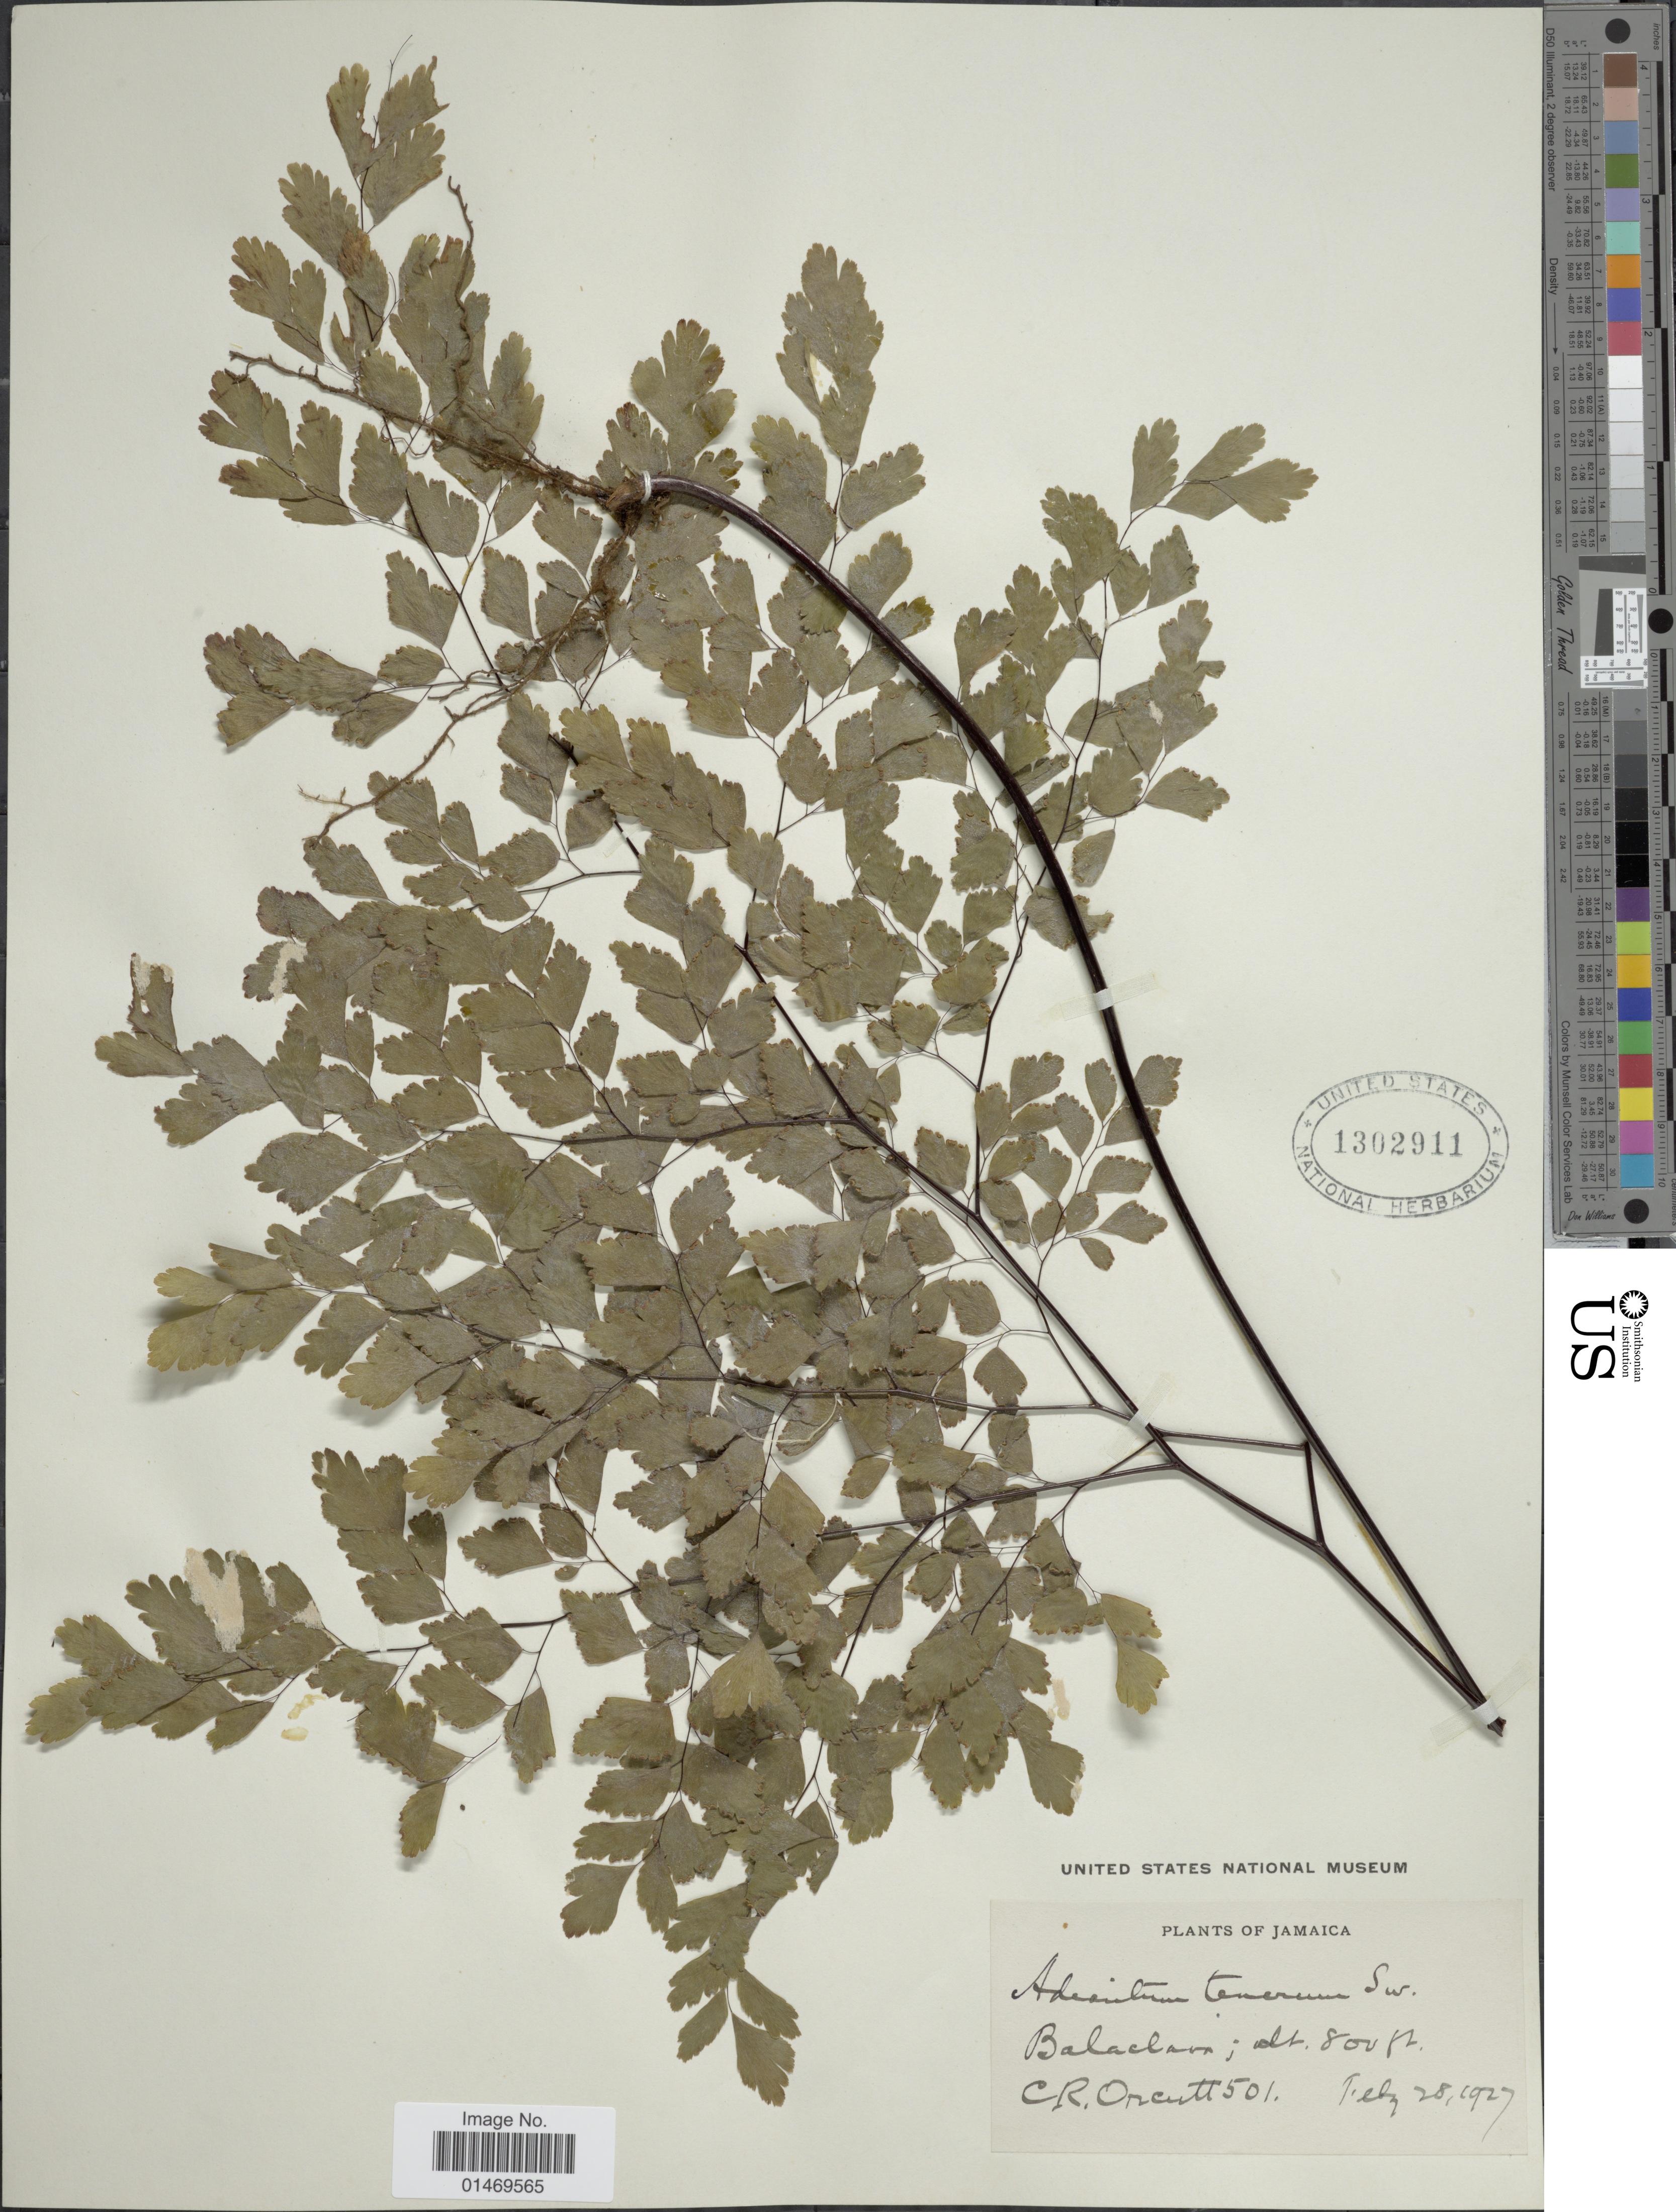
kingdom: Plantae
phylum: Tracheophyta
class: Polypodiopsida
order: Polypodiales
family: Pteridaceae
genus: Adiantum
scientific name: Adiantum tenerum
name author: Sw.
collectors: C. R. Orcutt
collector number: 501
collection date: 1927-02-28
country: Jamaica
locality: Balaclava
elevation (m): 244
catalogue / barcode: US 1302911